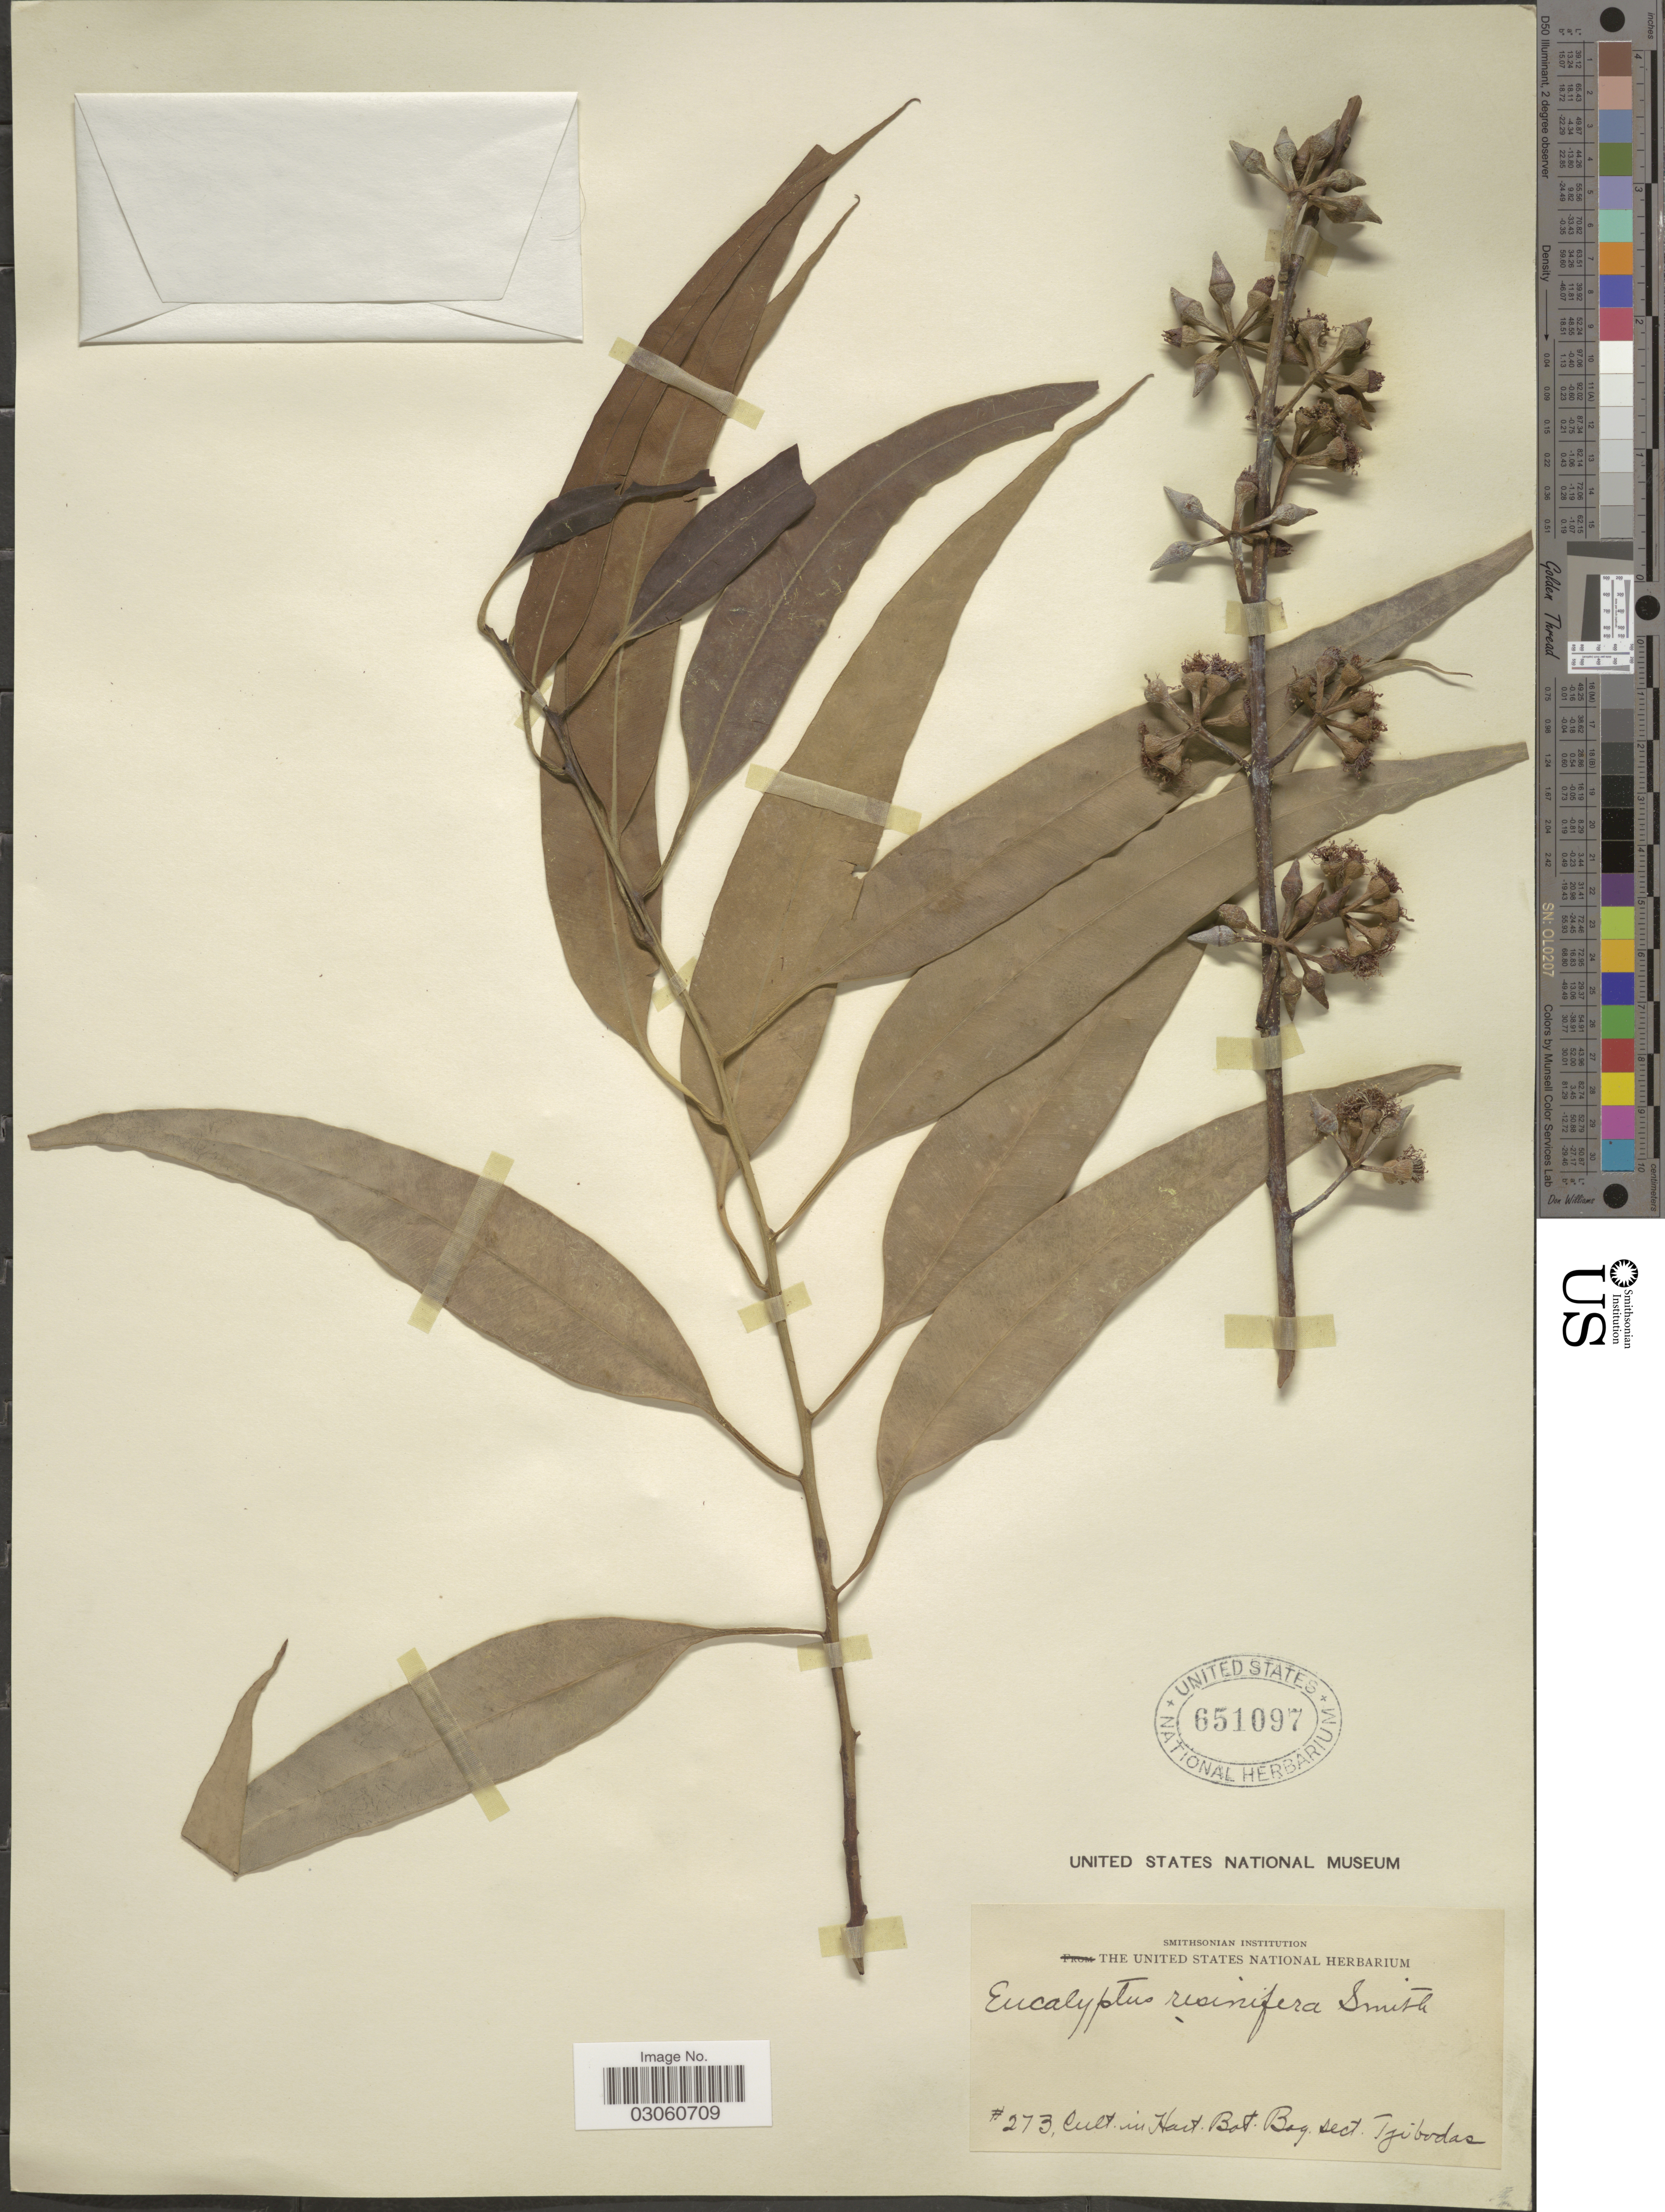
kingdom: Plantae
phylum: Tracheophyta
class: Magnoliopsida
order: Myrtales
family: Myrtaceae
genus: Eucalyptus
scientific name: Eucalyptus resinifera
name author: J. White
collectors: ex herb. United States National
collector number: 273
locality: Hort. Bog., sect. Tjibodas.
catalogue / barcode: US 651097